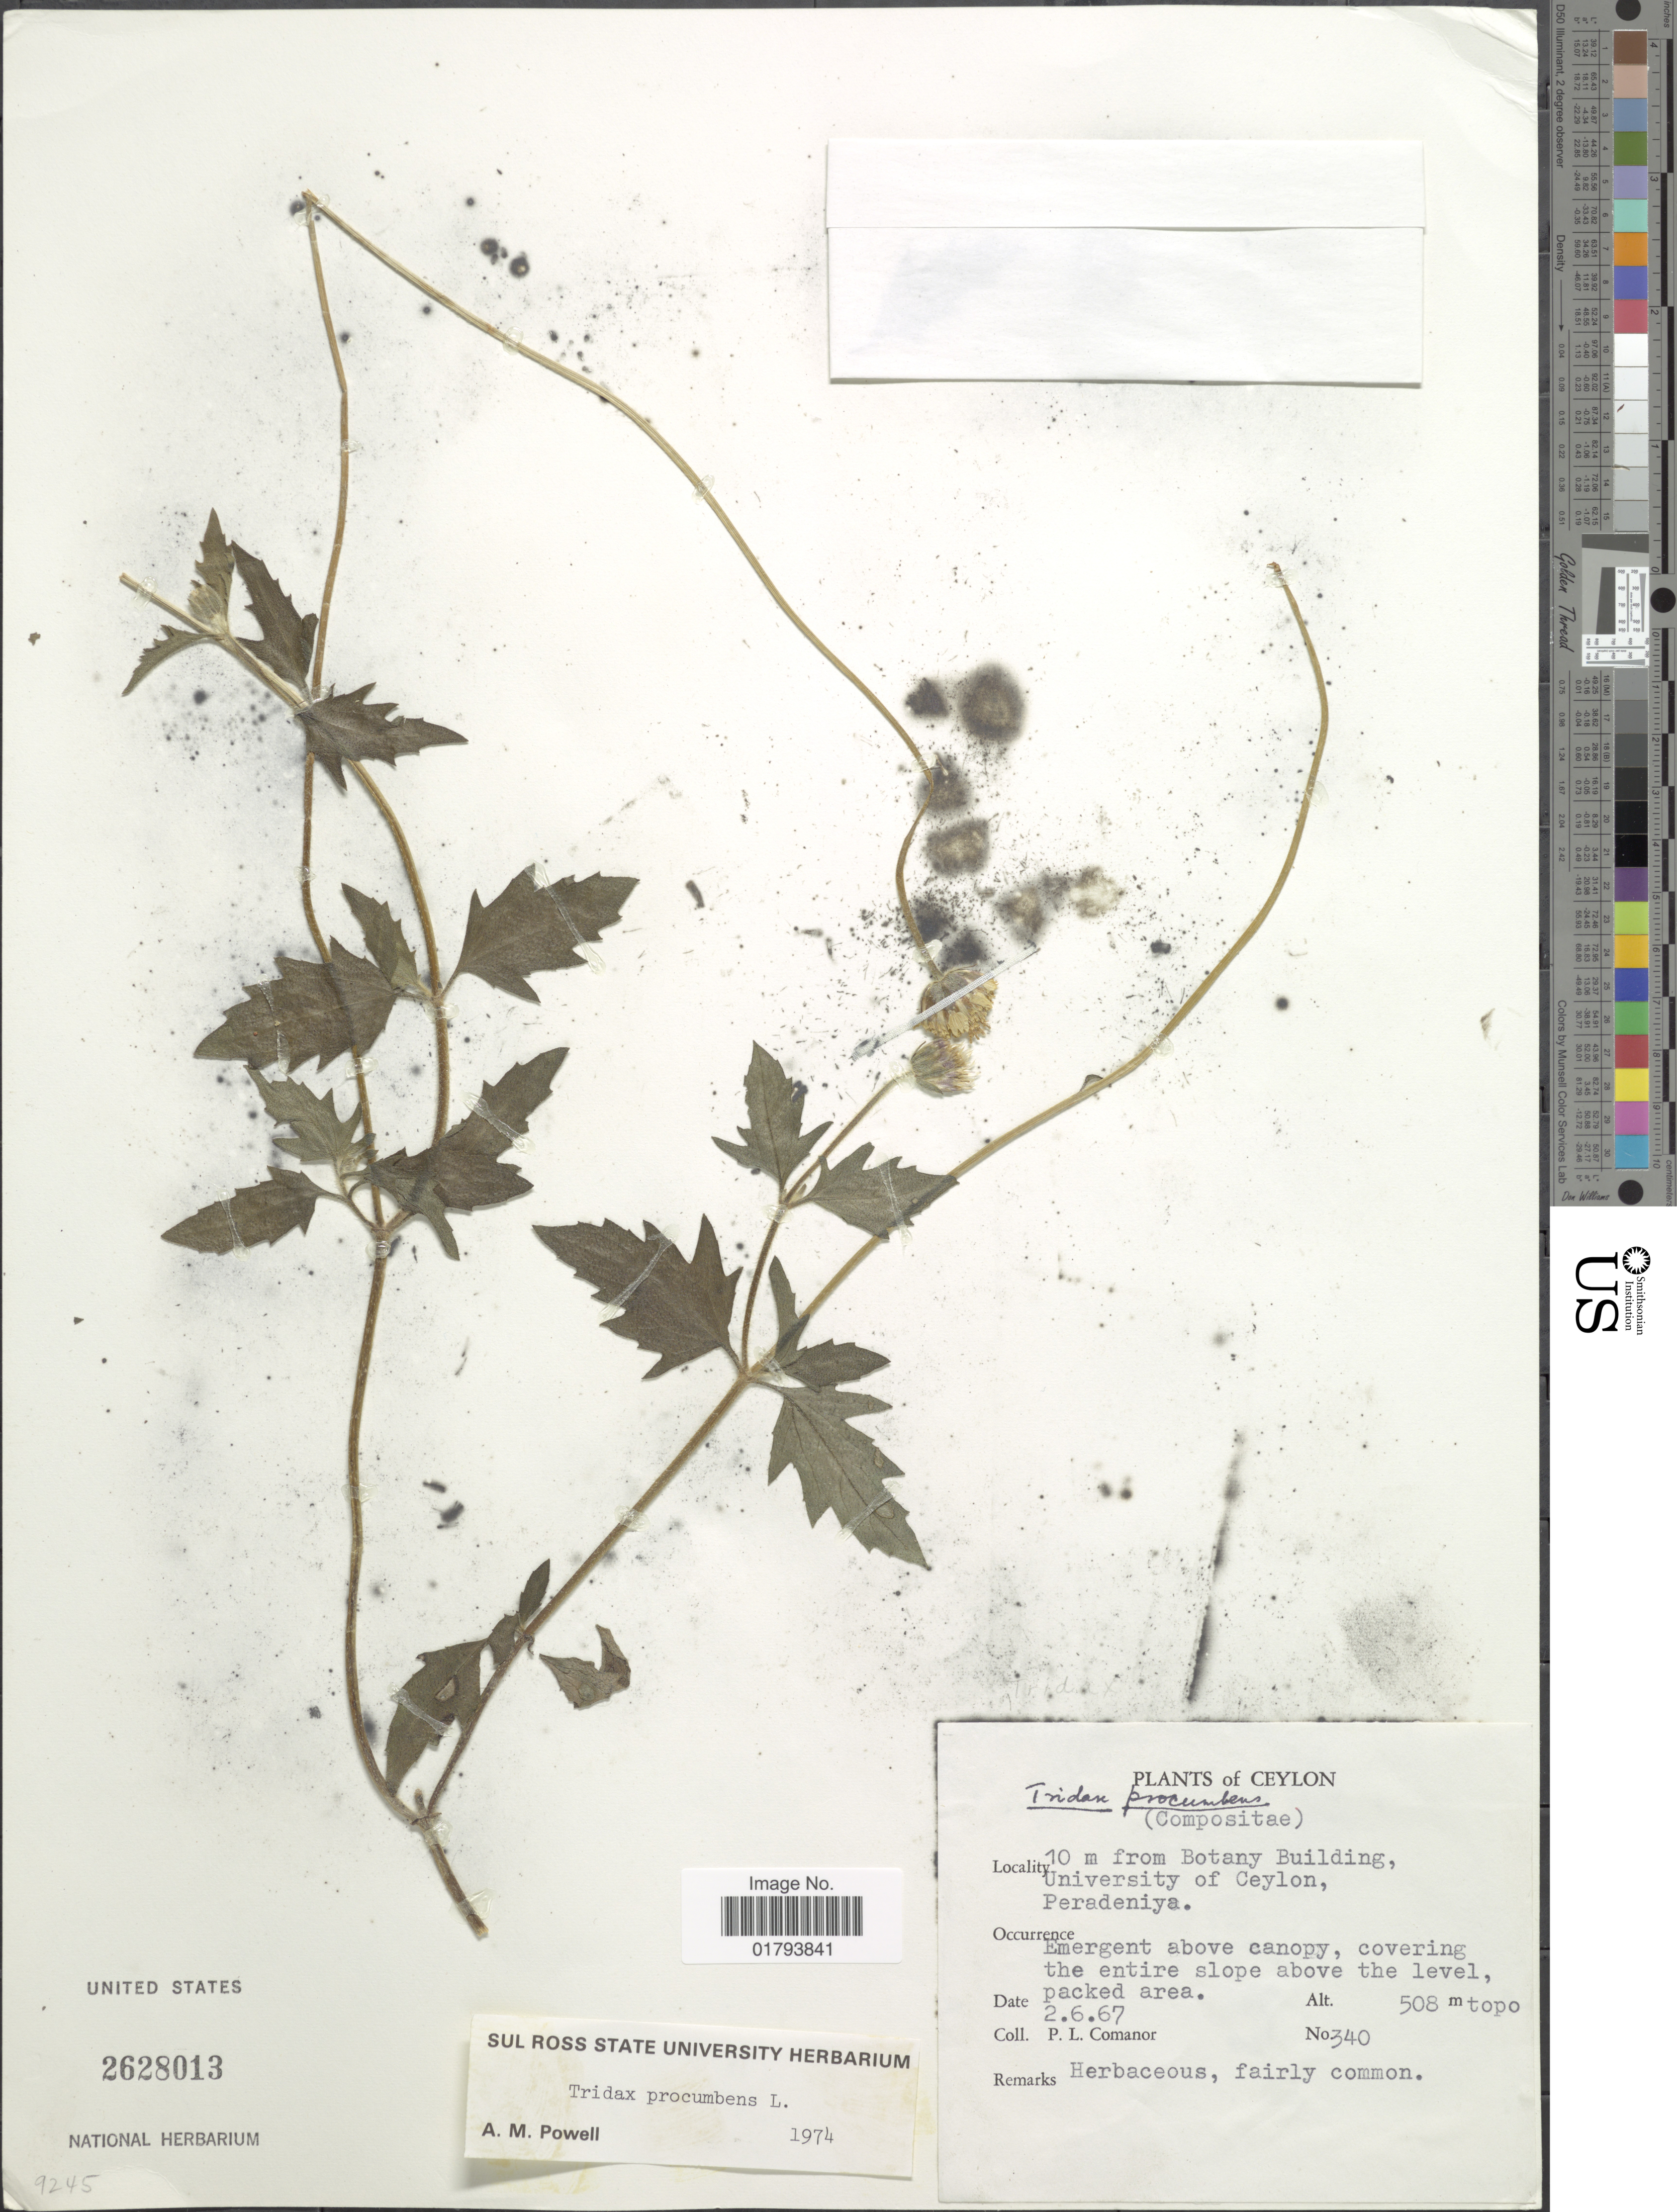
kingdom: Plantae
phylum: Tracheophyta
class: Magnoliopsida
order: Asterales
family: Asteraceae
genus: Tridax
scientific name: Tridax procumbens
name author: L.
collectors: P. Comanor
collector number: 340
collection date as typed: Transcribed d/m/y: 2/6/67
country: Sri Lanka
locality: Ceylon, 10 m from Botany Building, University of Ceylon, Peradeniya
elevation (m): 508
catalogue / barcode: US 2628013